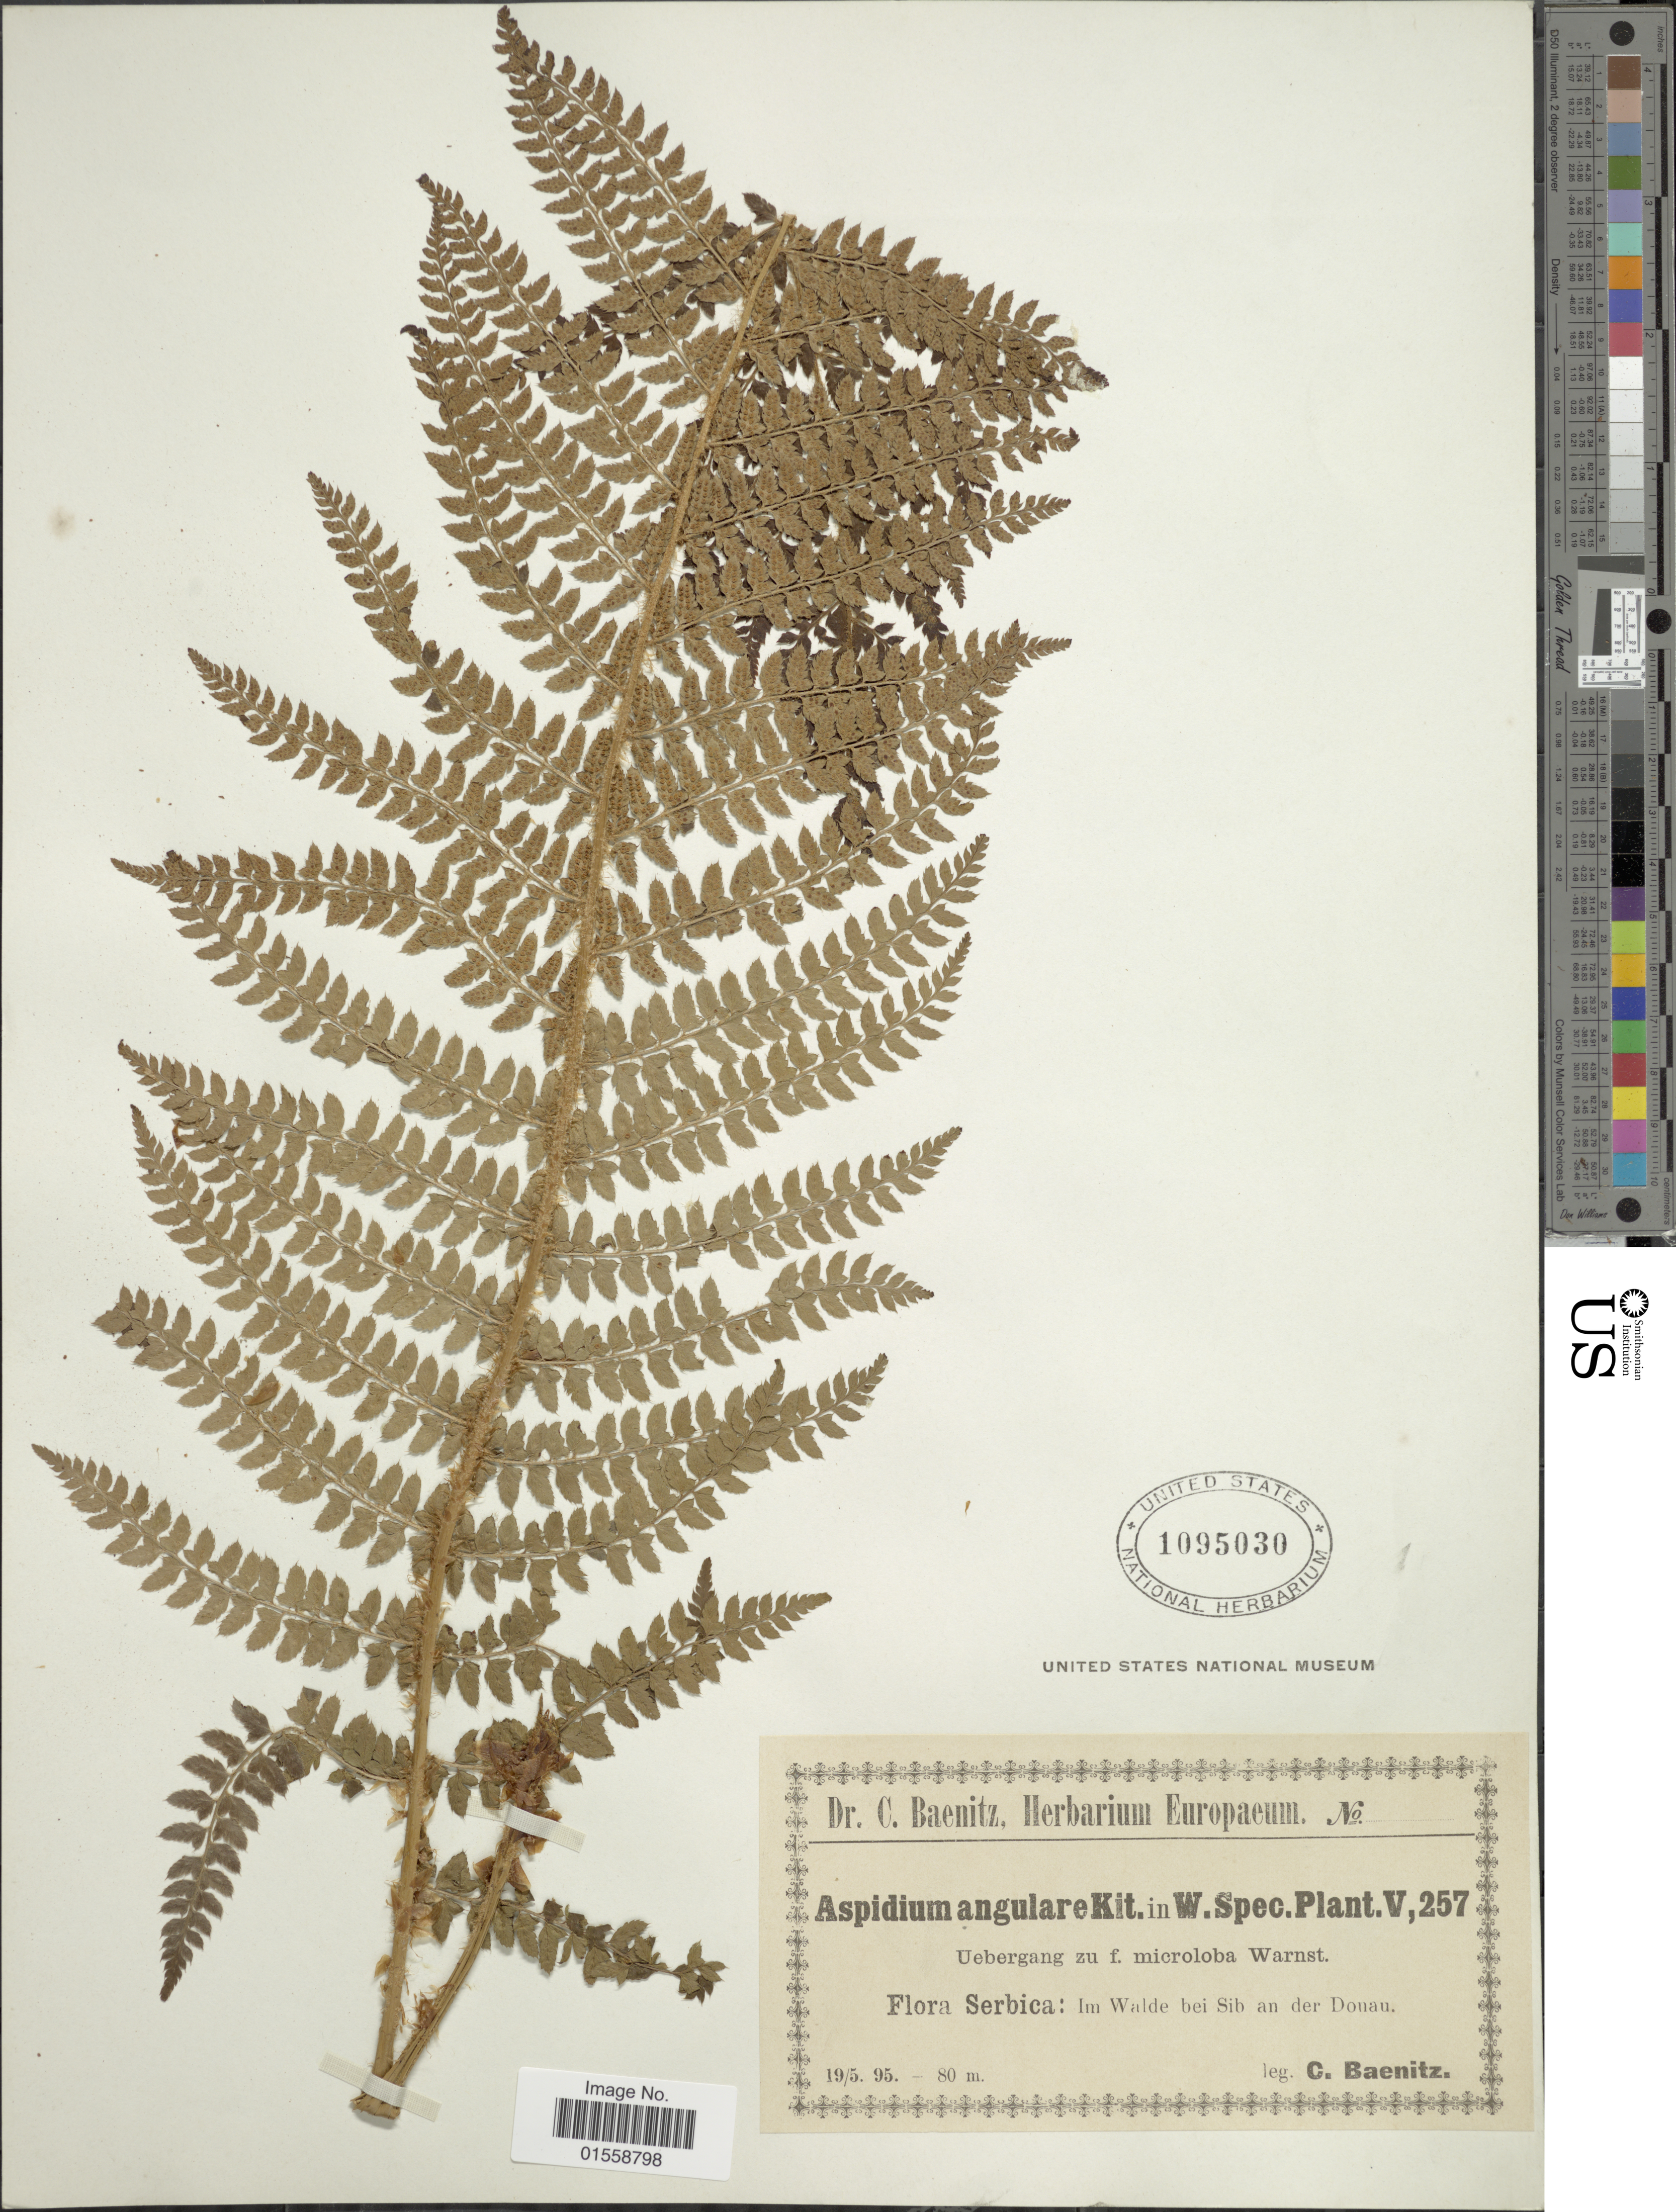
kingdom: Plantae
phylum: Tracheophyta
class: Polypodiopsida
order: Polypodiales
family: Dryopteridaceae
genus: Polystichum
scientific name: Polystichum setiferum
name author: (Forssk.) Moore ex Woynar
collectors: C. G. Baenitz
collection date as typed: Transcribed d/m/y: 19/5/95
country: Serbia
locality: Serbica: Im Walde bei Sib an der Donau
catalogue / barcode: US 1095030